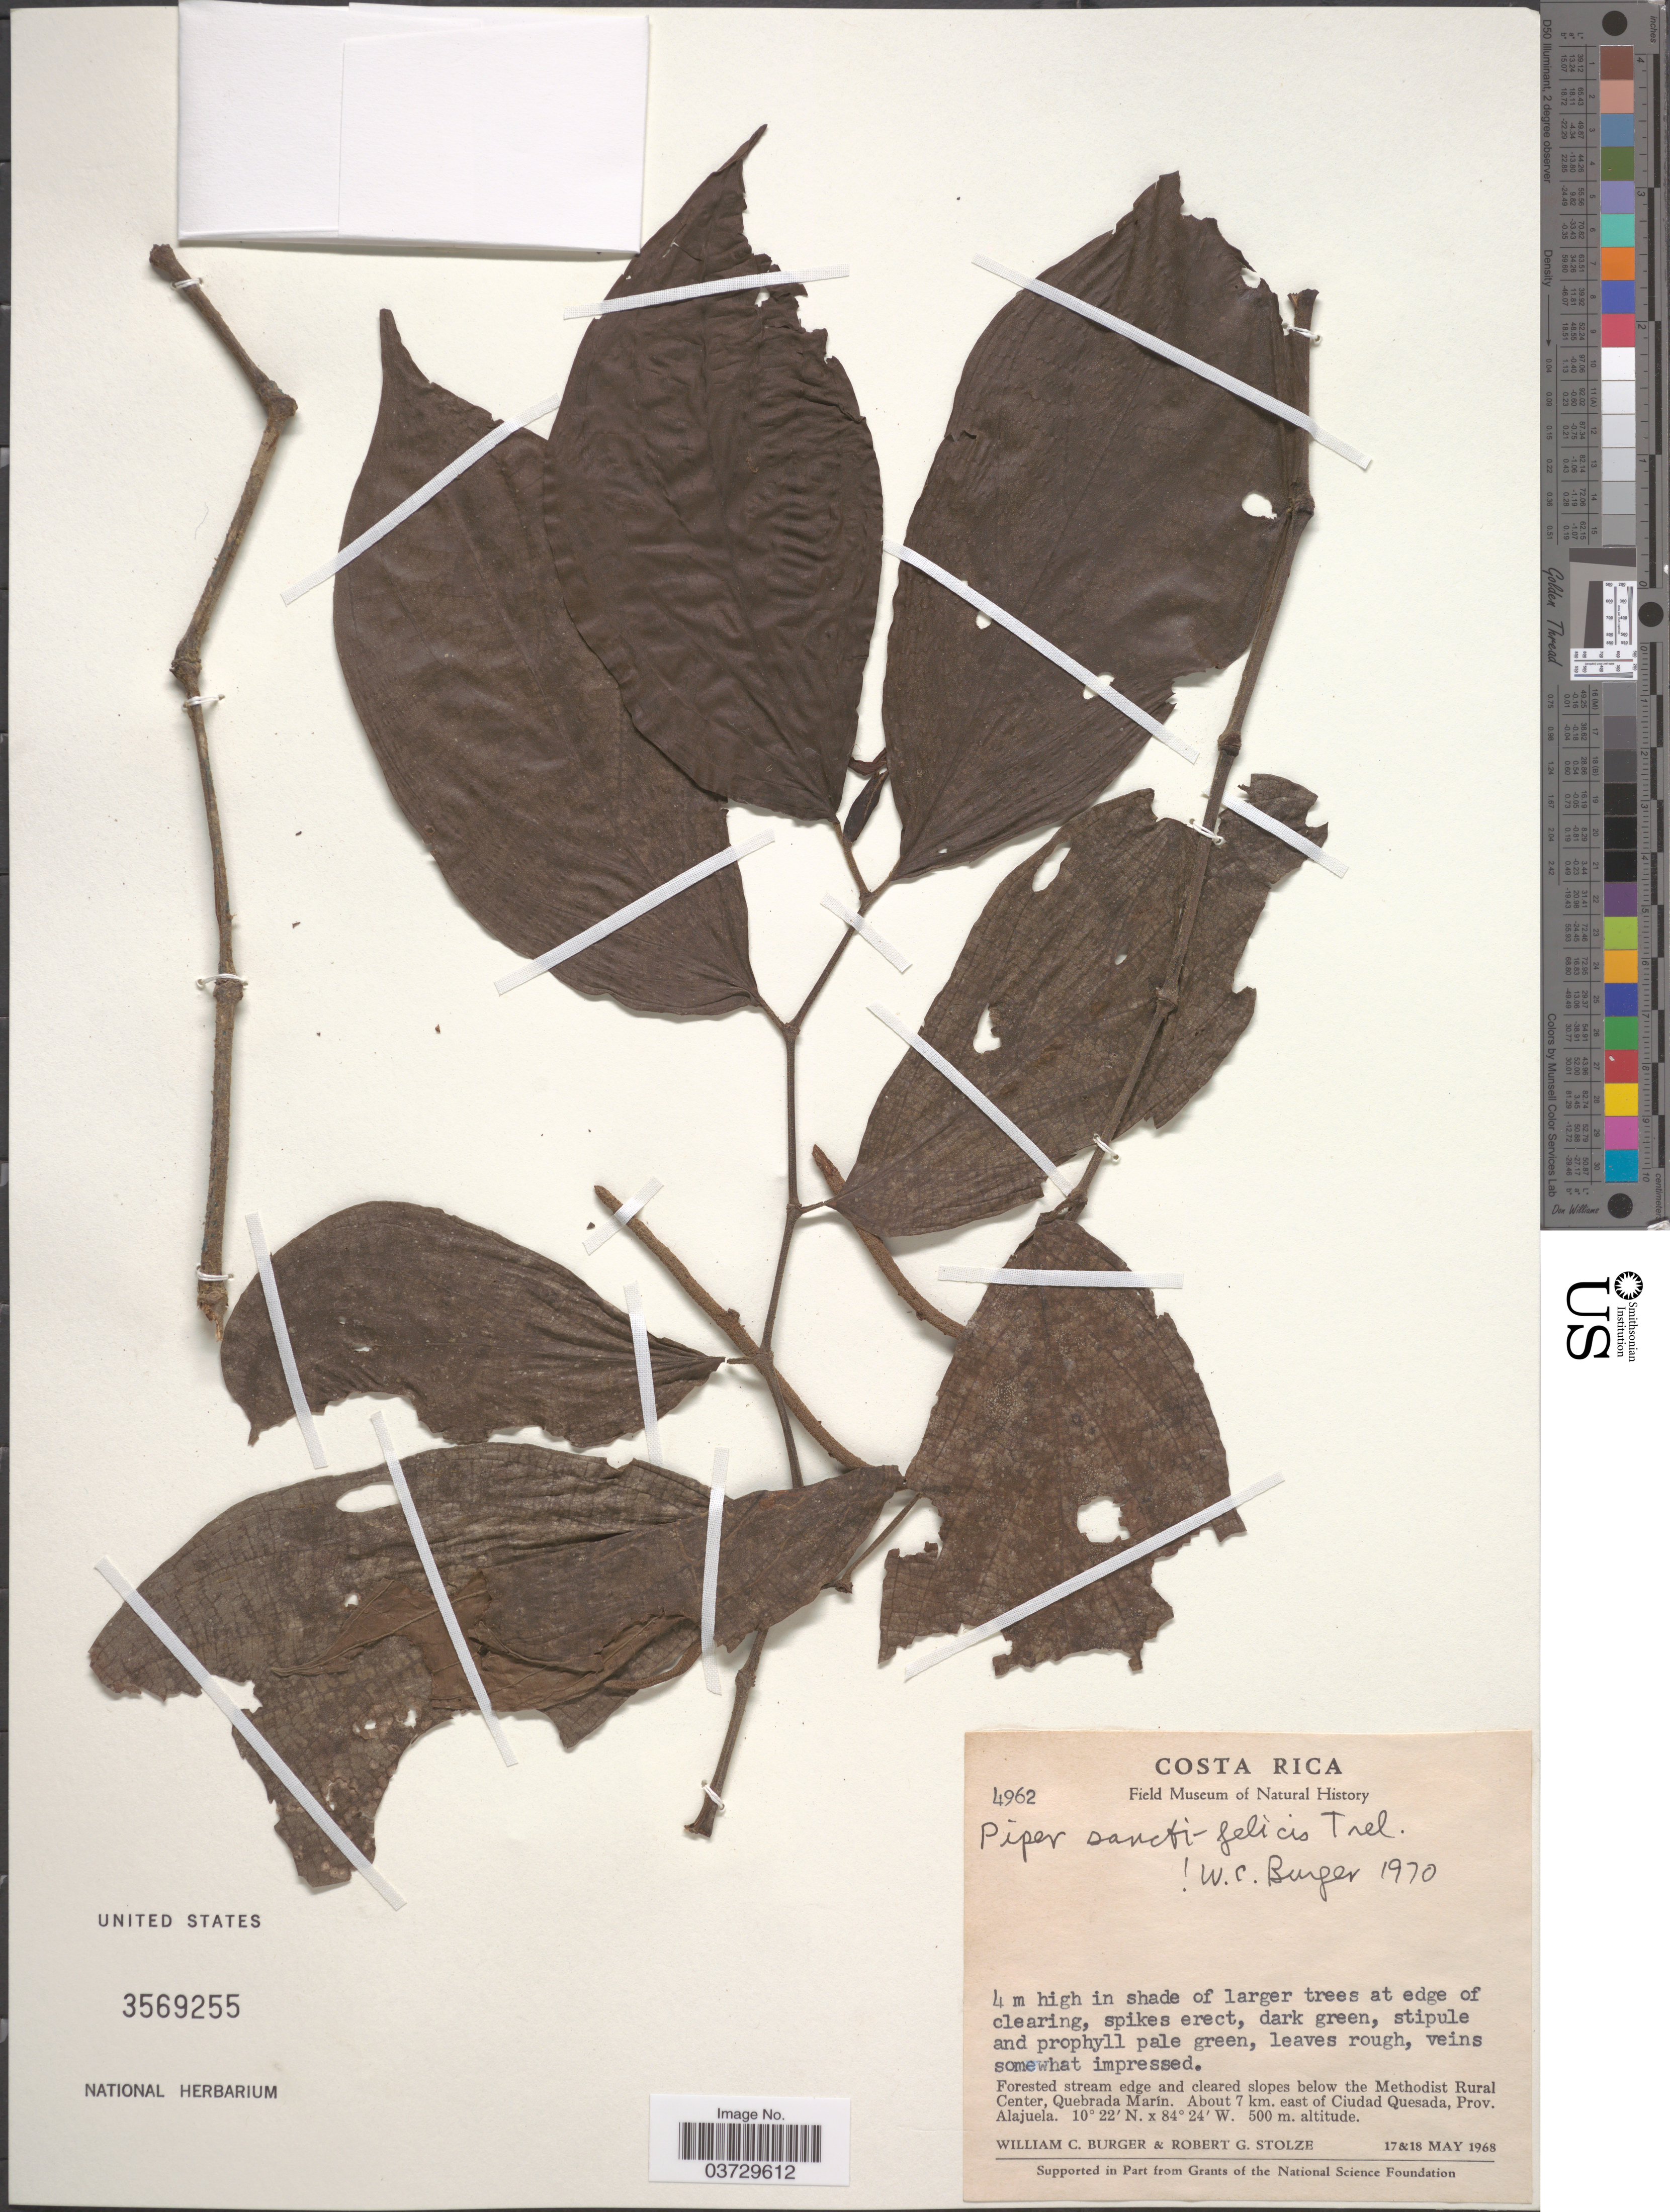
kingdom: Plantae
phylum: Tracheophyta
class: Magnoliopsida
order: Piperales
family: Piperaceae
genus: Piper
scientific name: Piper sancti-felicis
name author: Trel.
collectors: W. Burger & R. G. Stolze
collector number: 4962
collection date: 1968-05-17/1968-05-18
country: Costa Rica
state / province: Alajuela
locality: Below the Methodist Rural Center, Quebrada Marín. About 7 km. east of Ciudad Quesada.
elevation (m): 500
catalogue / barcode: US 3569255